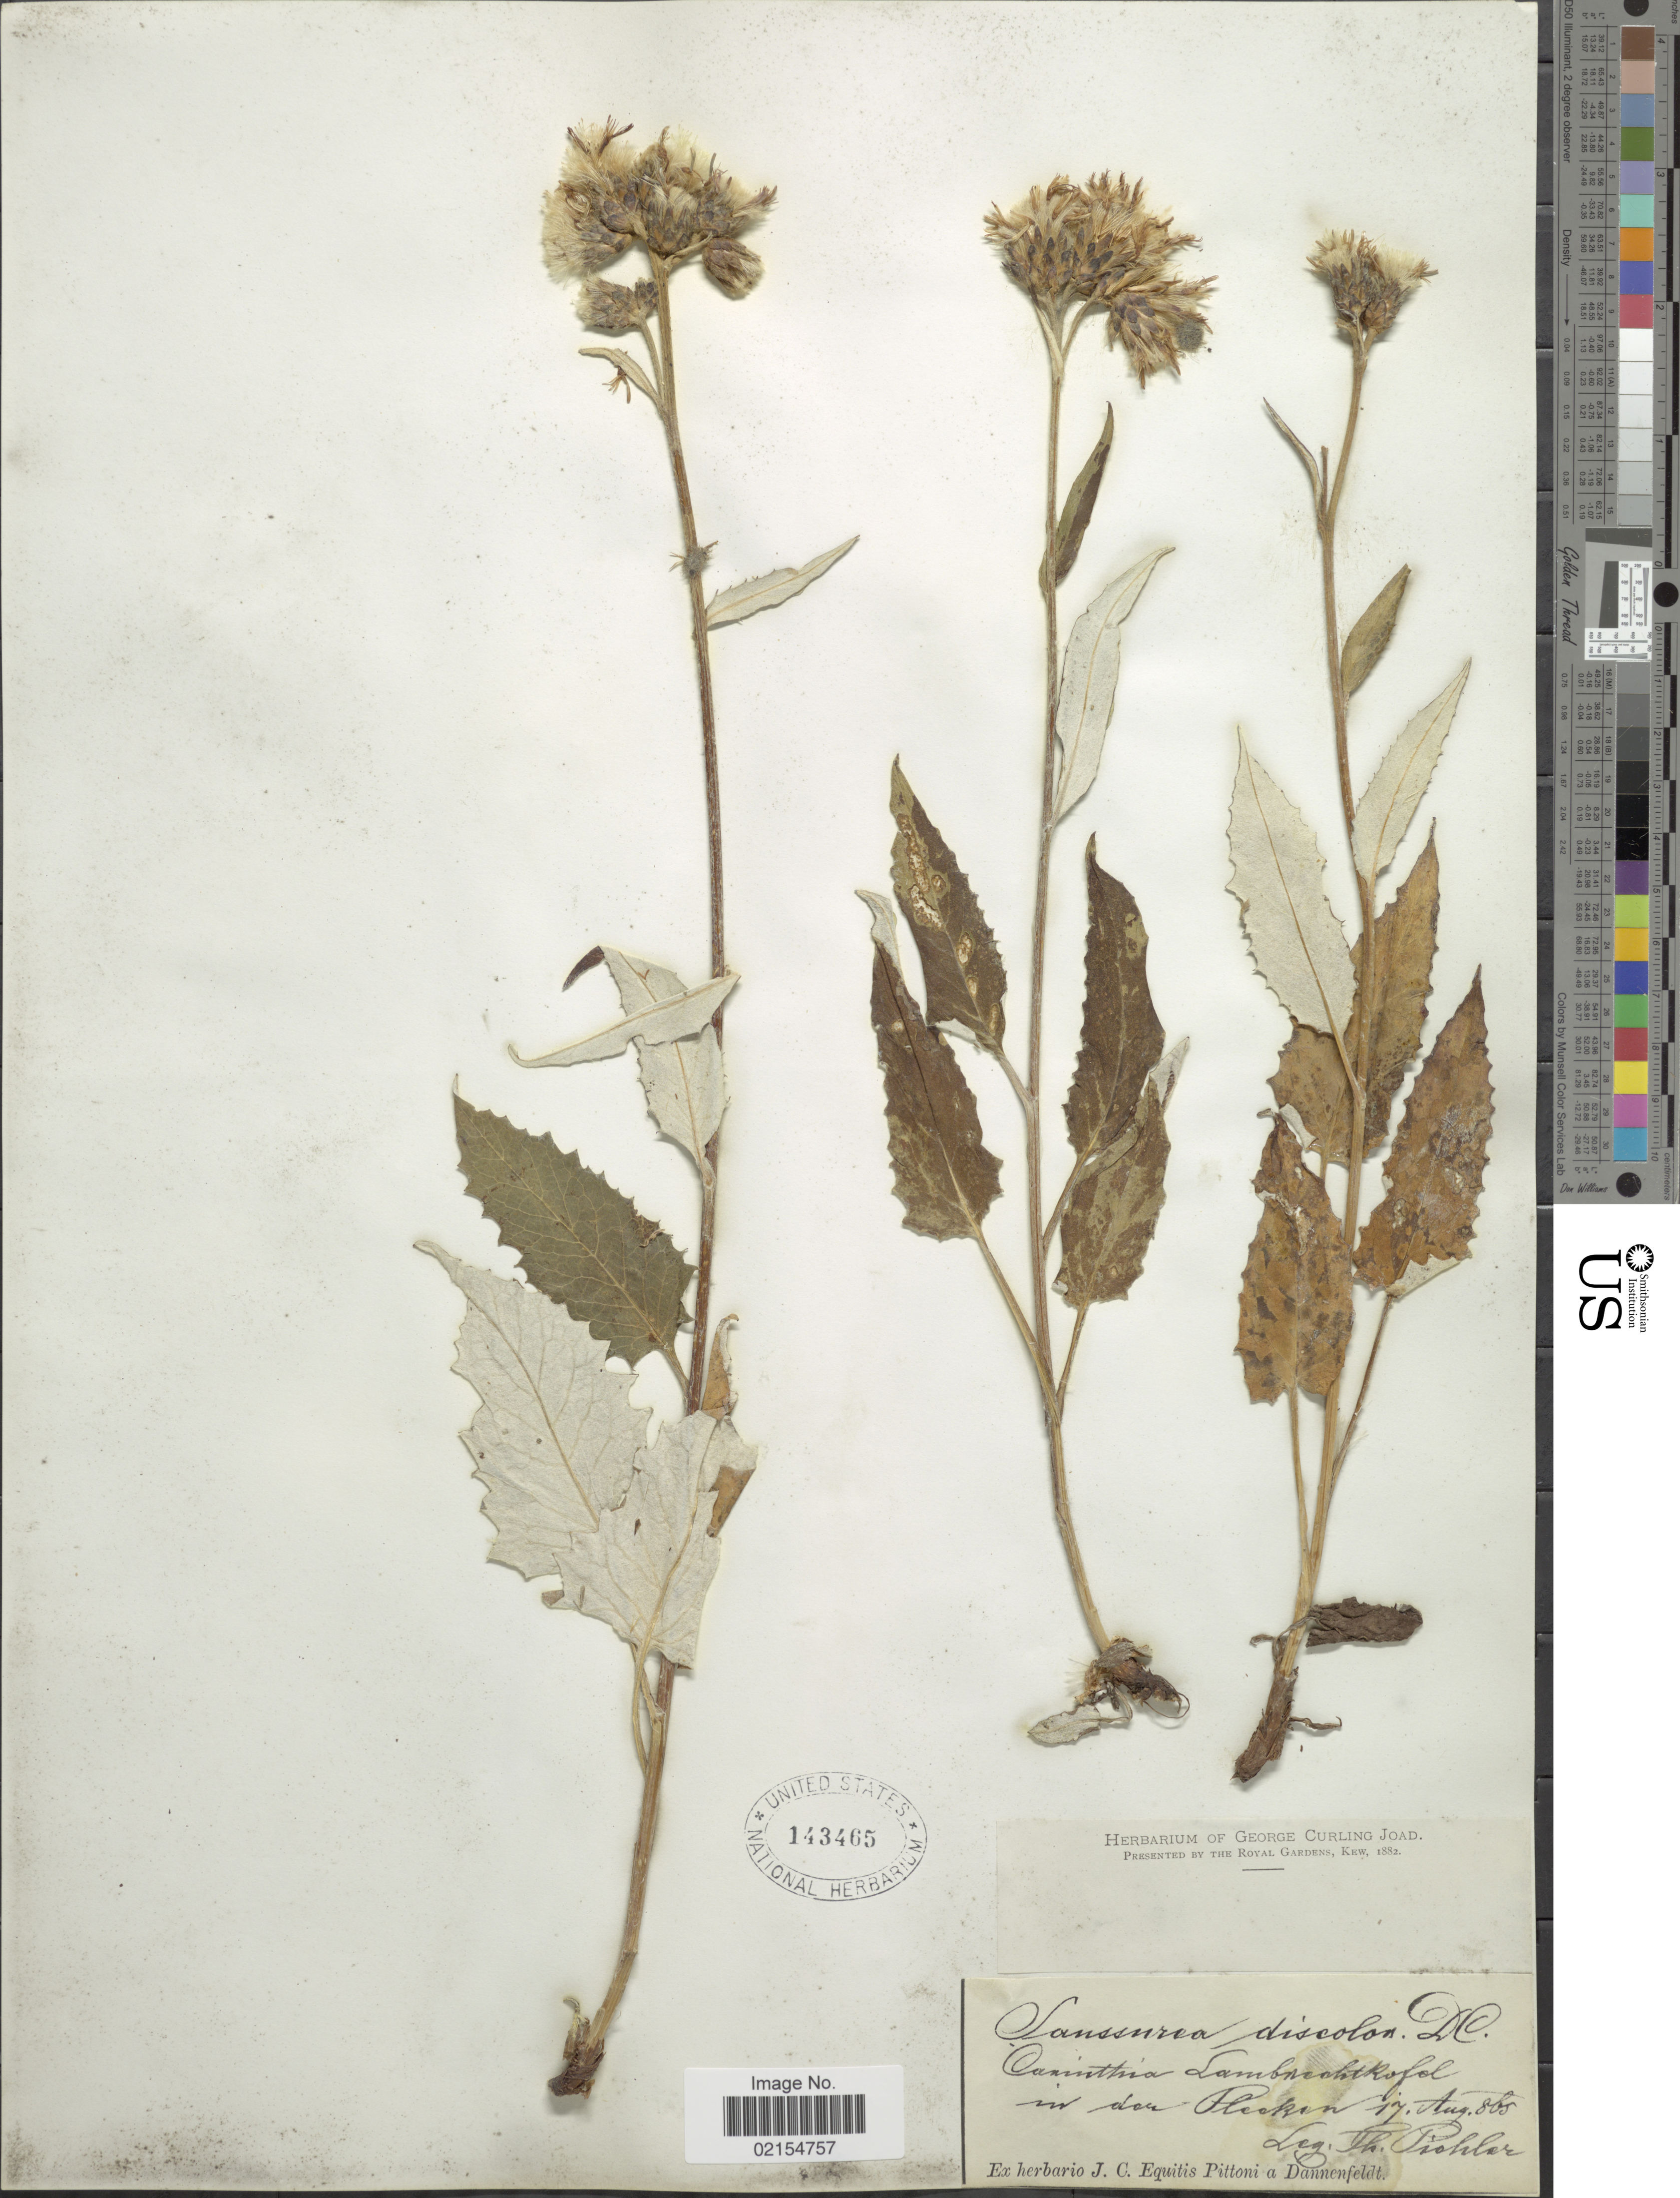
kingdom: Plantae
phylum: Tracheophyta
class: Magnoliopsida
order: Asterales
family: Asteraceae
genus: Saussurea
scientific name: Saussurea discolor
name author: (Willd.) DC.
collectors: T. Pichler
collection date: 1865-08-17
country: Austria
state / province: Karnten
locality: Lambrechtskofel, In der Plaßen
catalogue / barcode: US 143465